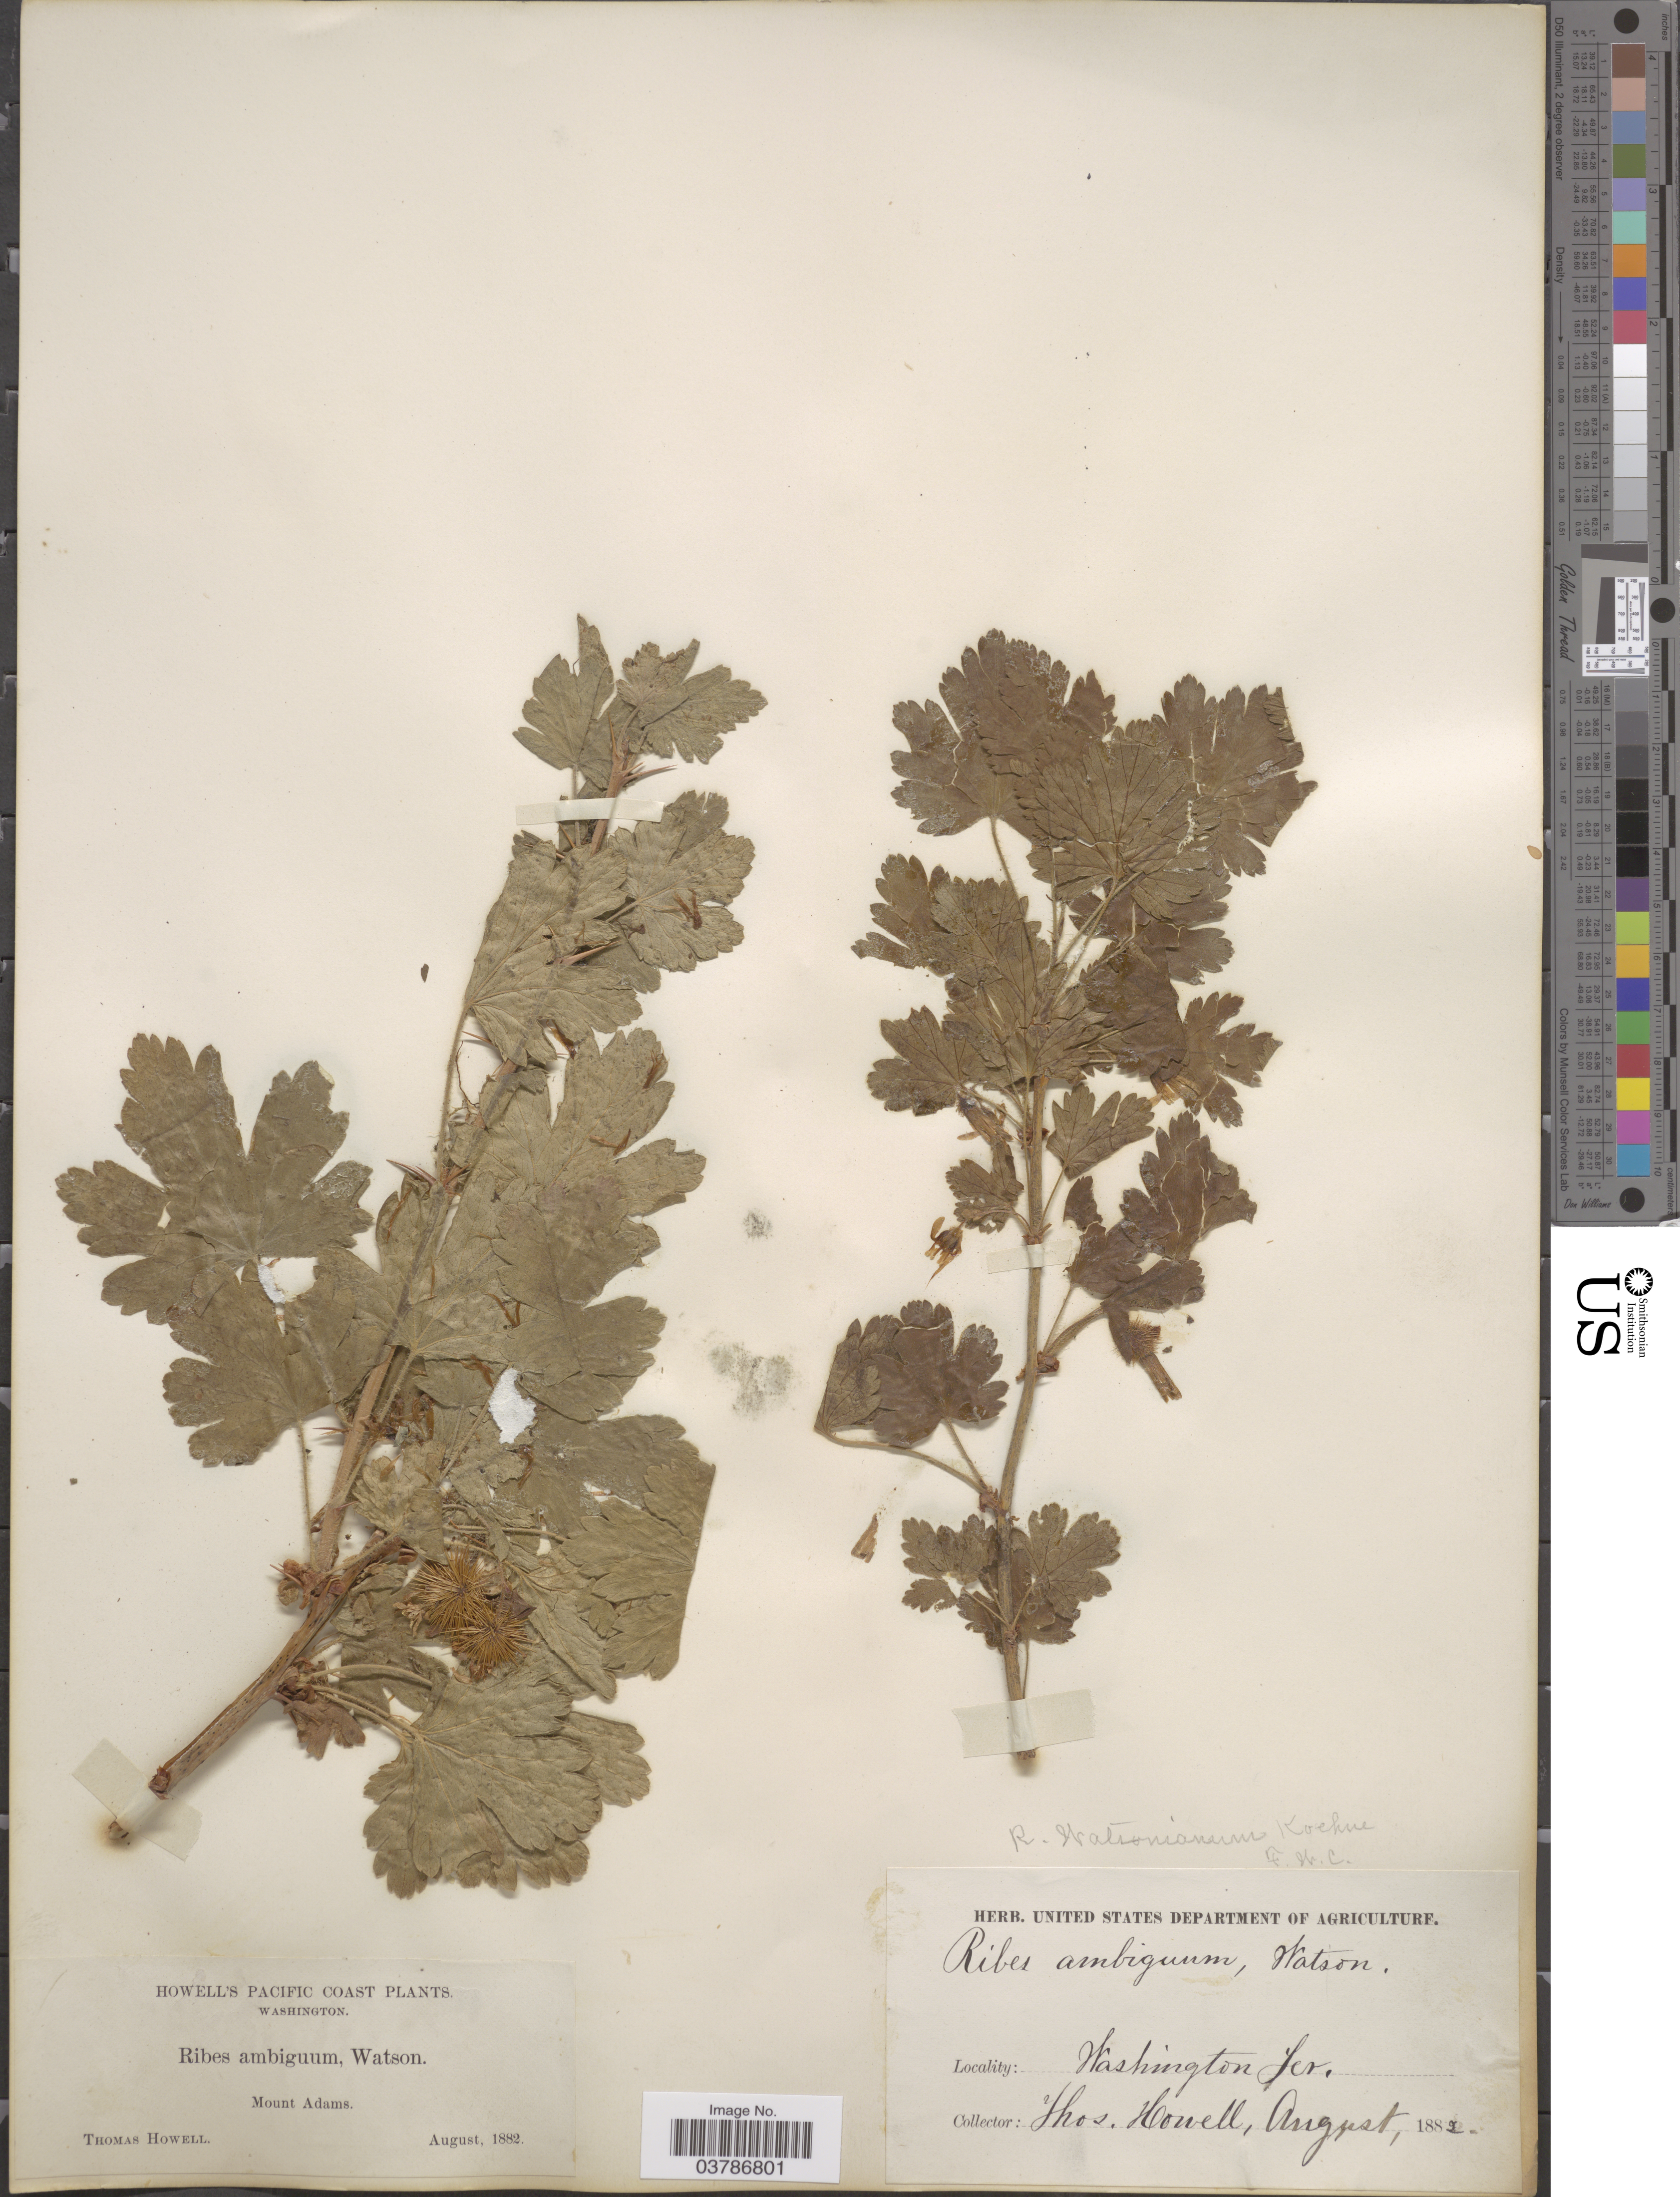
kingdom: Plantae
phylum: Tracheophyta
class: Magnoliopsida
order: Saxifragales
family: Grossulariaceae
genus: Ribes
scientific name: Ribes watsonianum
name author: Koehne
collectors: T. Howell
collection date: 1882-08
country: United States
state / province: Washington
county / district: Yakima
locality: Pacific Coast. Mount Adams.